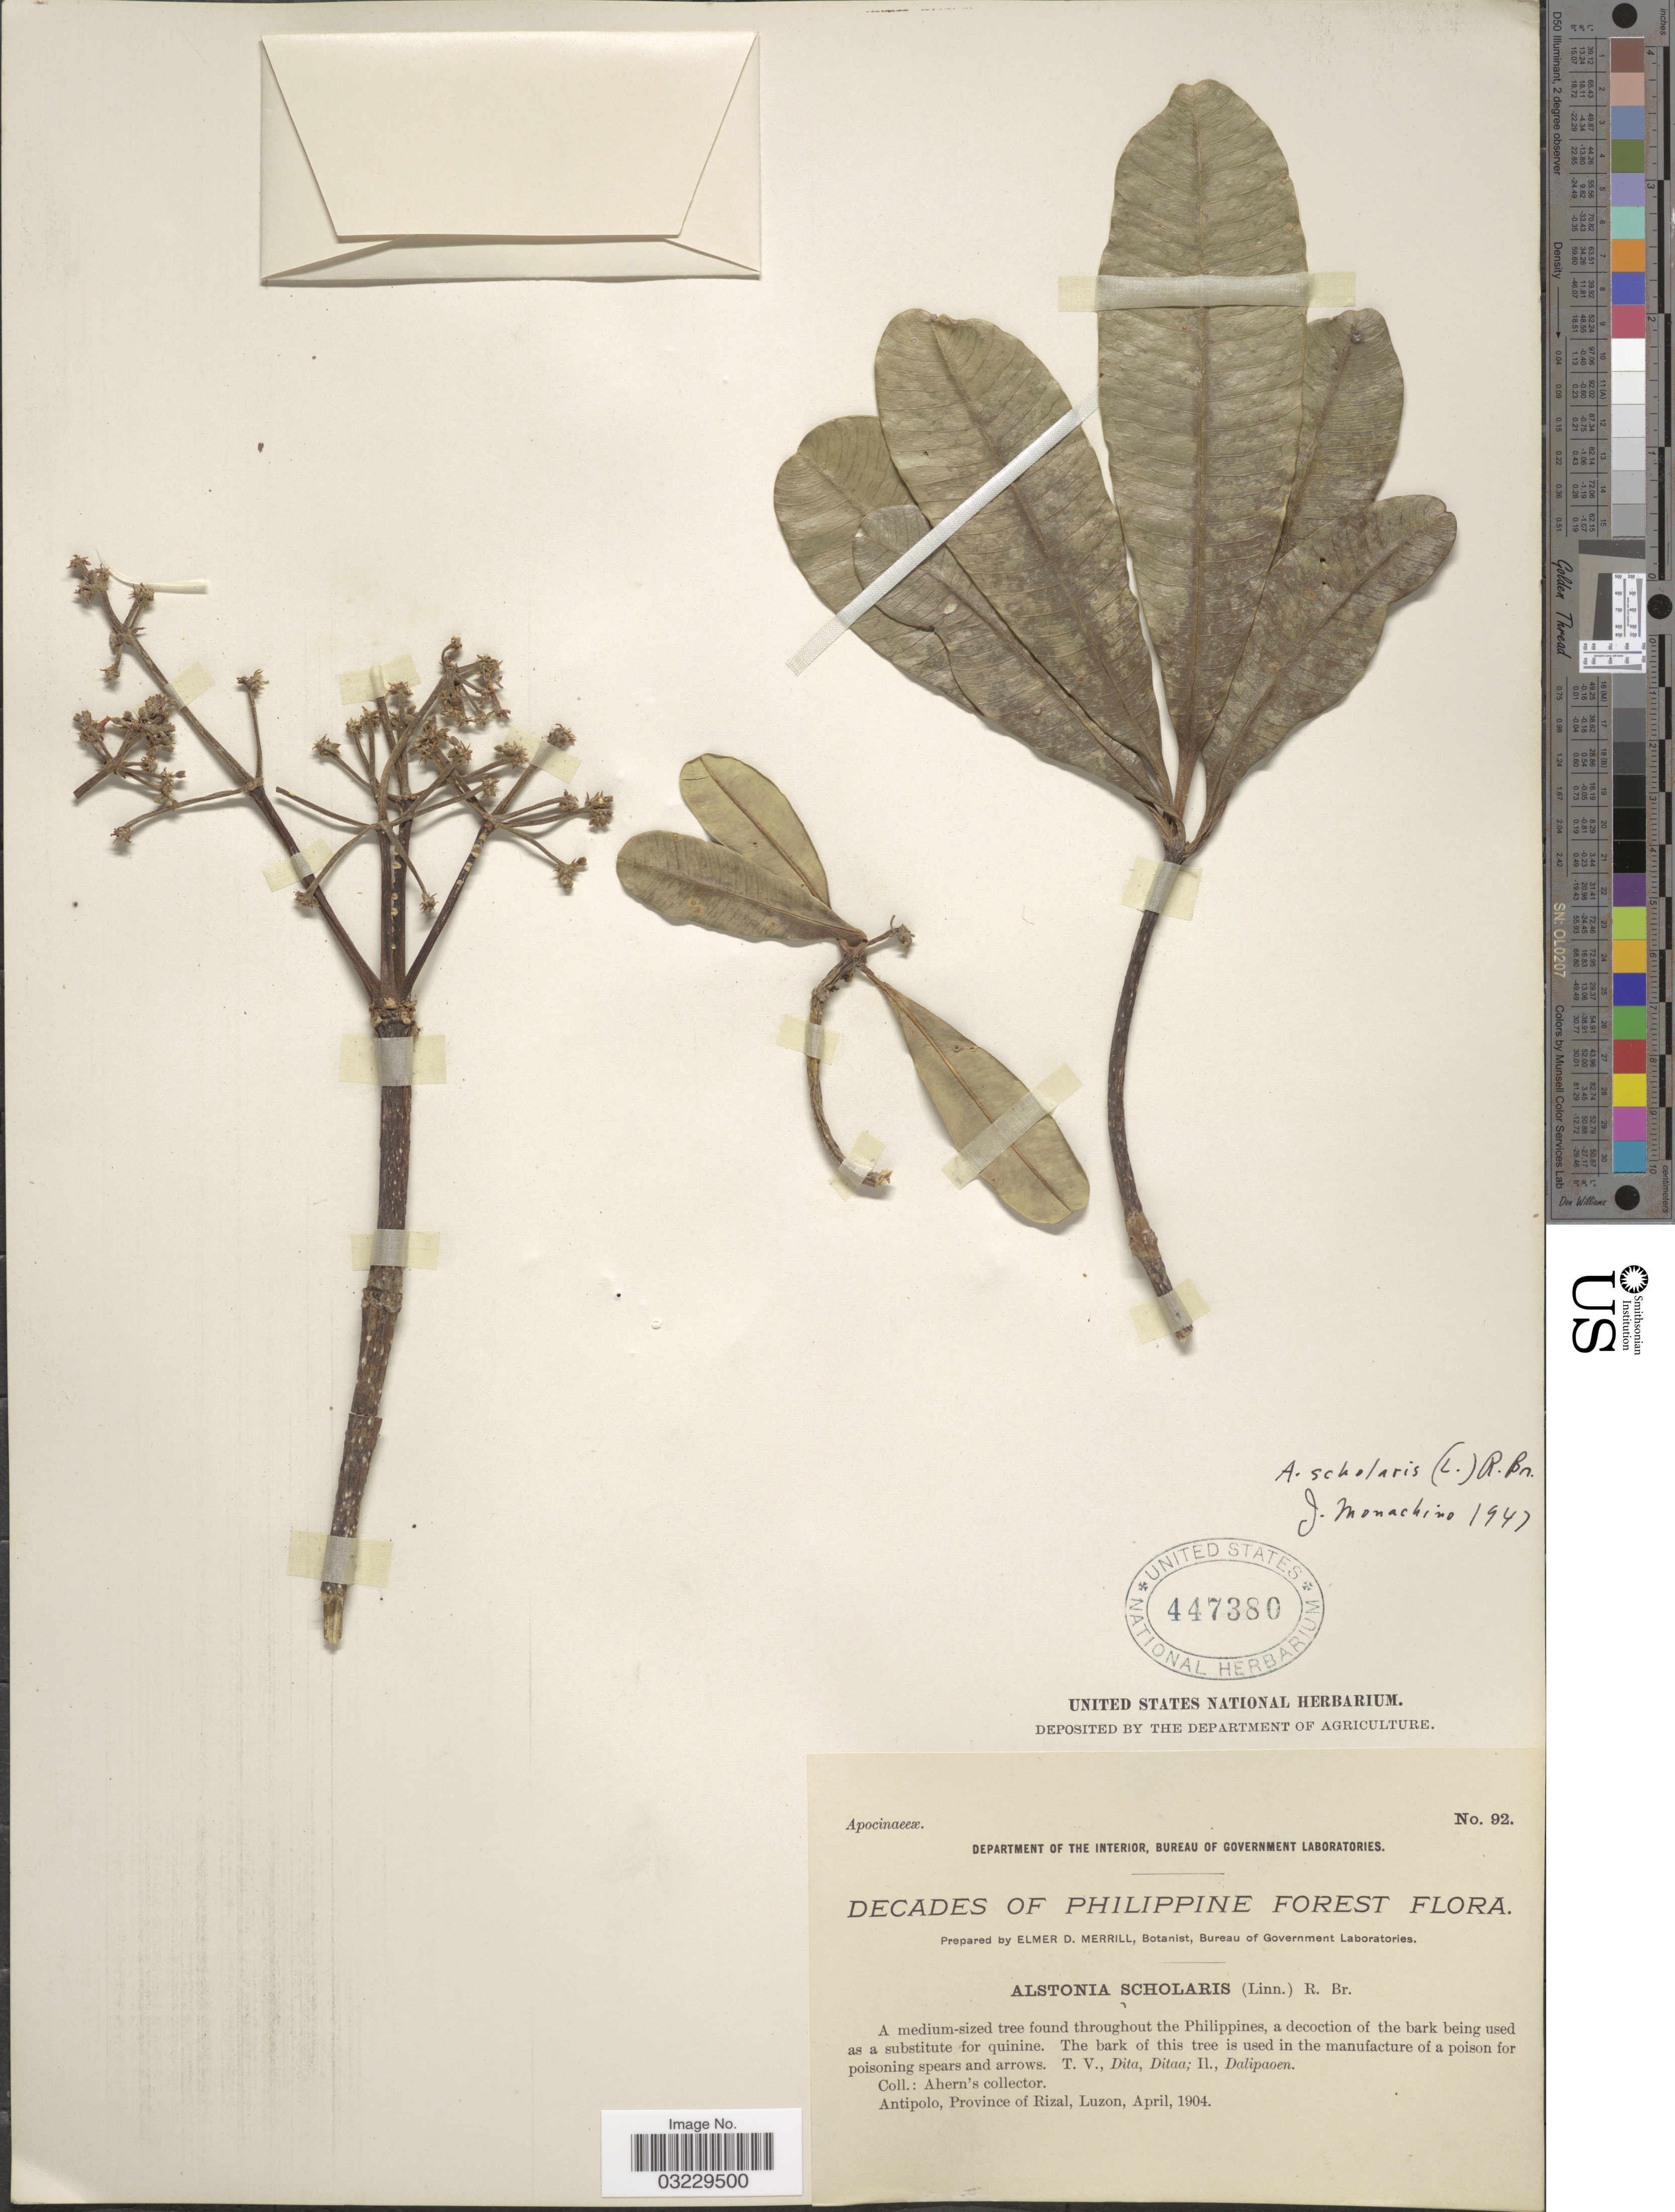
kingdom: Plantae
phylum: Tracheophyta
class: Magnoliopsida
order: Gentianales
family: Apocynaceae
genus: Alstonia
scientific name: Alstonia scholaris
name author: (L.) R. Br.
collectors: Ahern's collector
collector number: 92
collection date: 1904-04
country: Philippines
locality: Antipolo, Province of Rizal, Luzon.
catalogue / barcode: US 447380